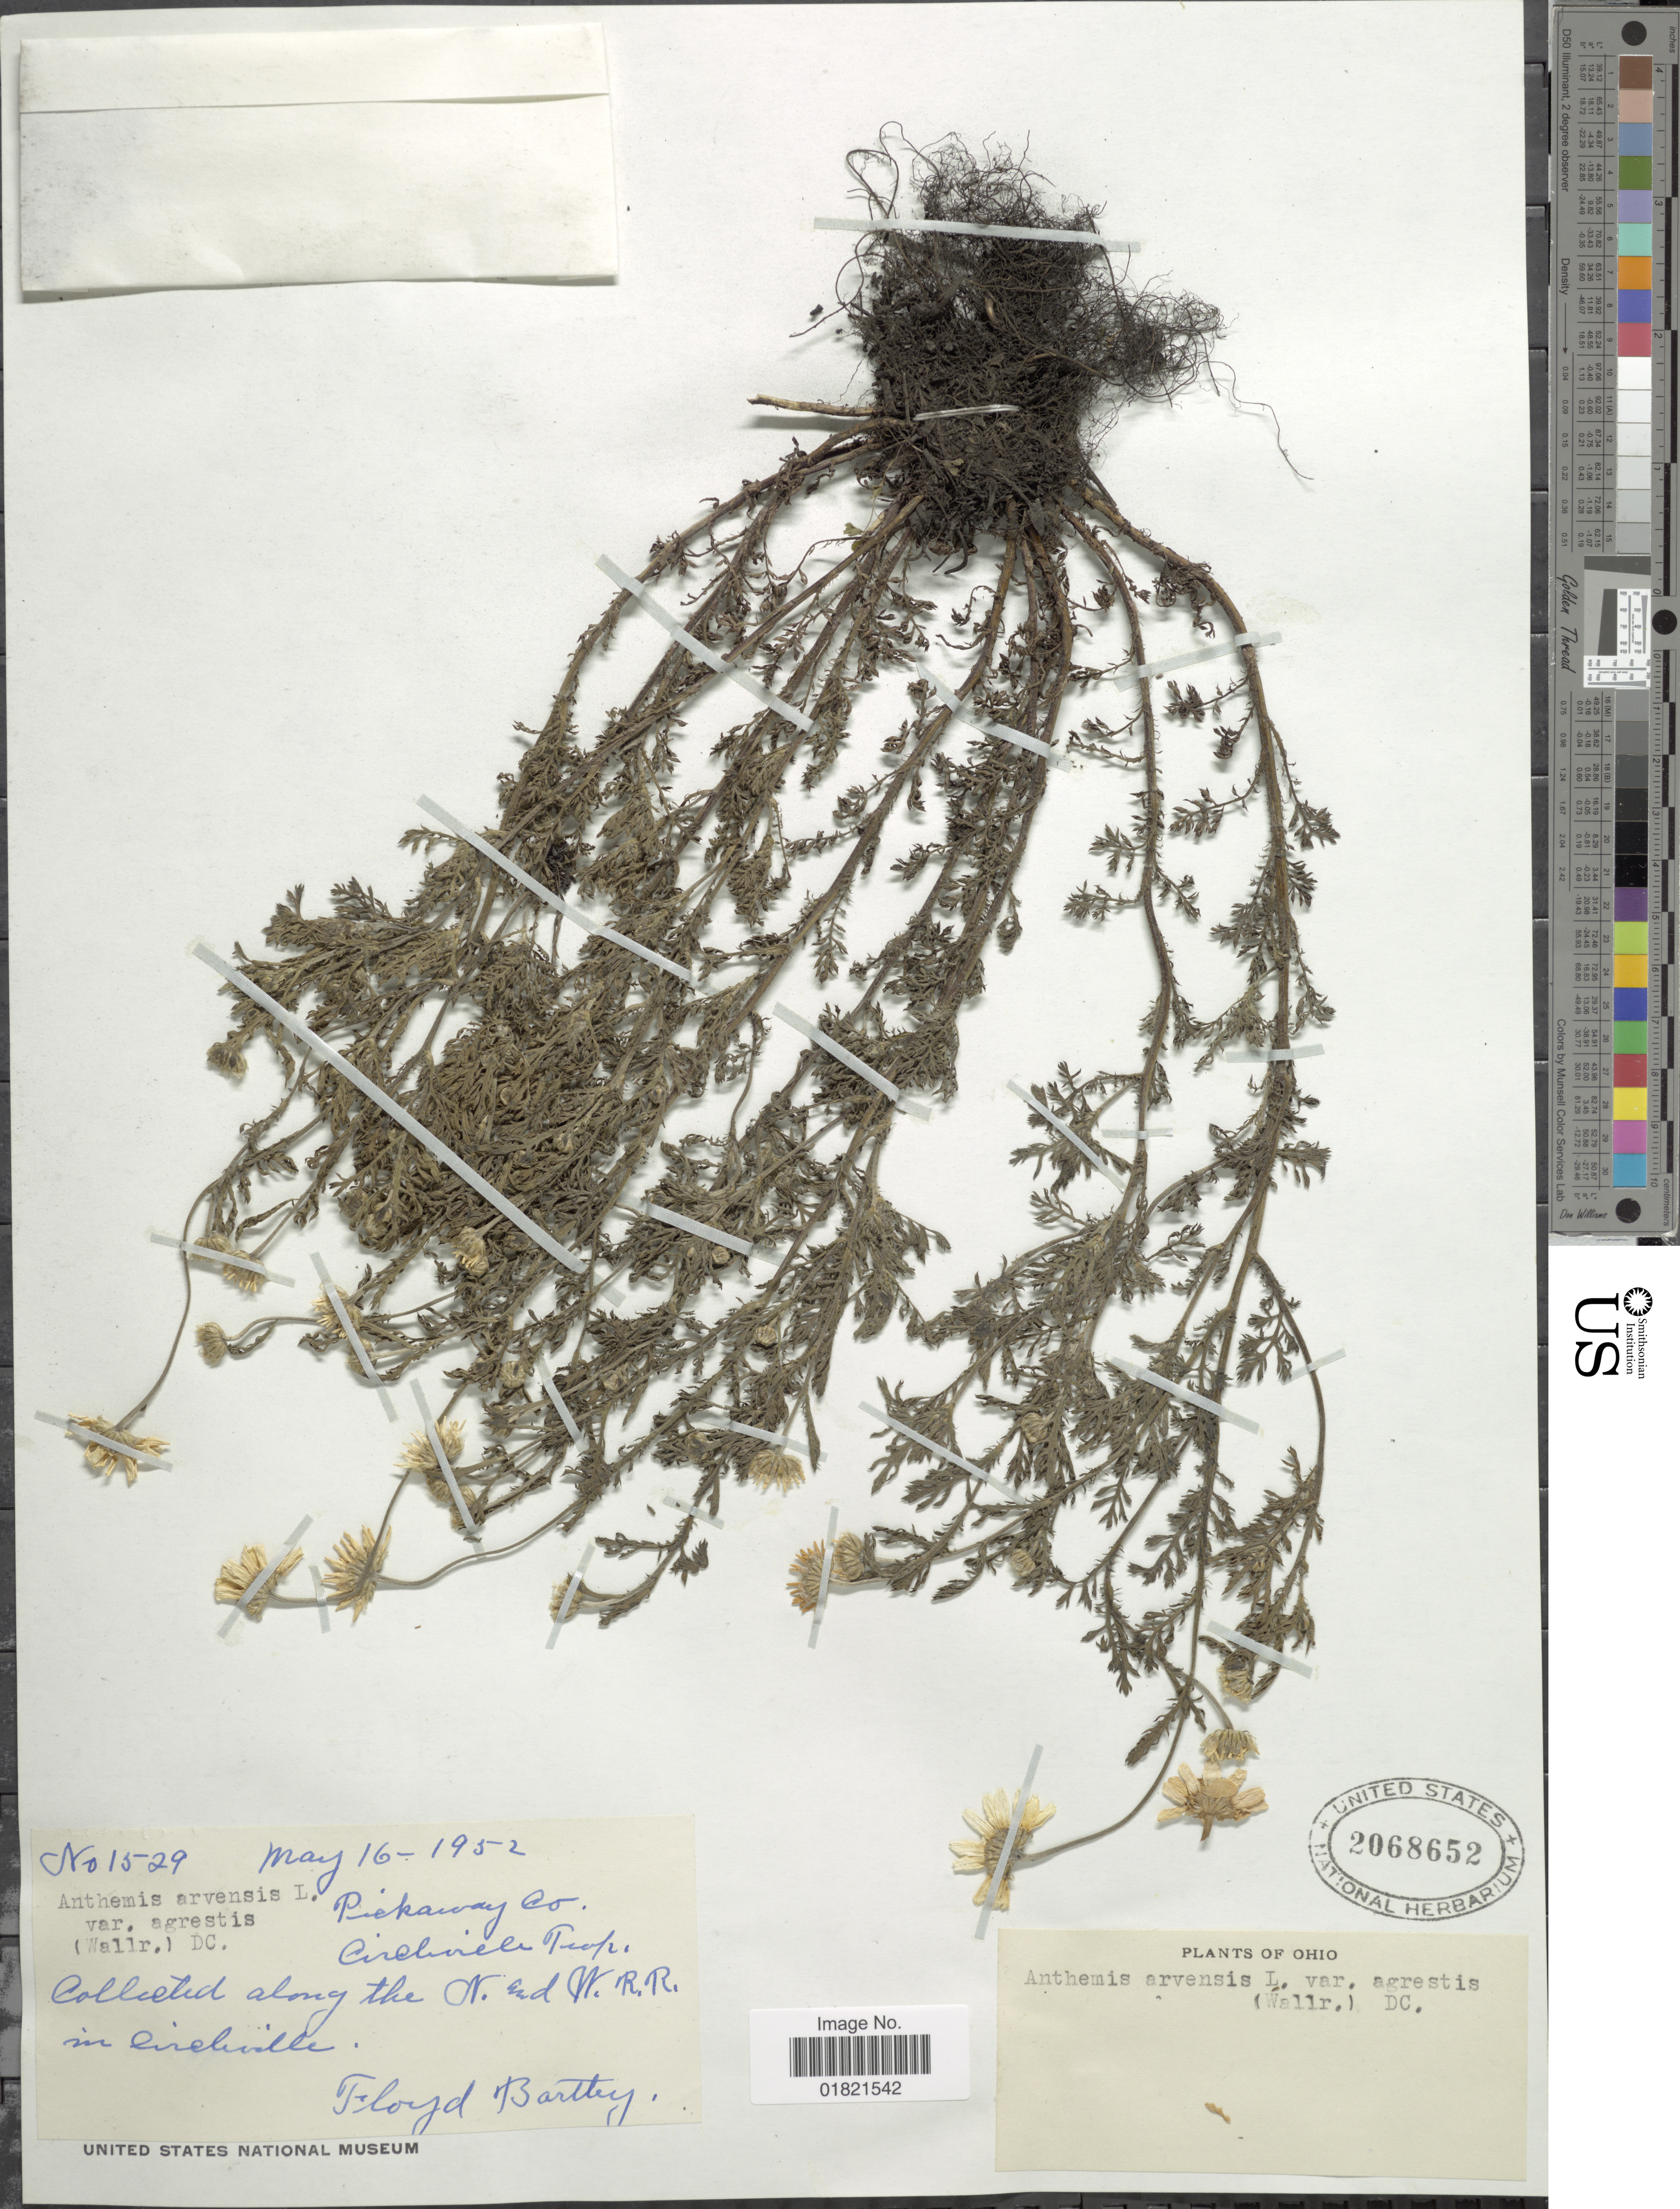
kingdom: Plantae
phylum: Tracheophyta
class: Magnoliopsida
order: Asterales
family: Asteraceae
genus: Anthemis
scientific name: Anthemis arvensis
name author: L.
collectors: F. Bartley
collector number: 1529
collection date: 1952-05-16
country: United States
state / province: Ohio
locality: Along the N end W.R.R. in Circleville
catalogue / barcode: US 2068652